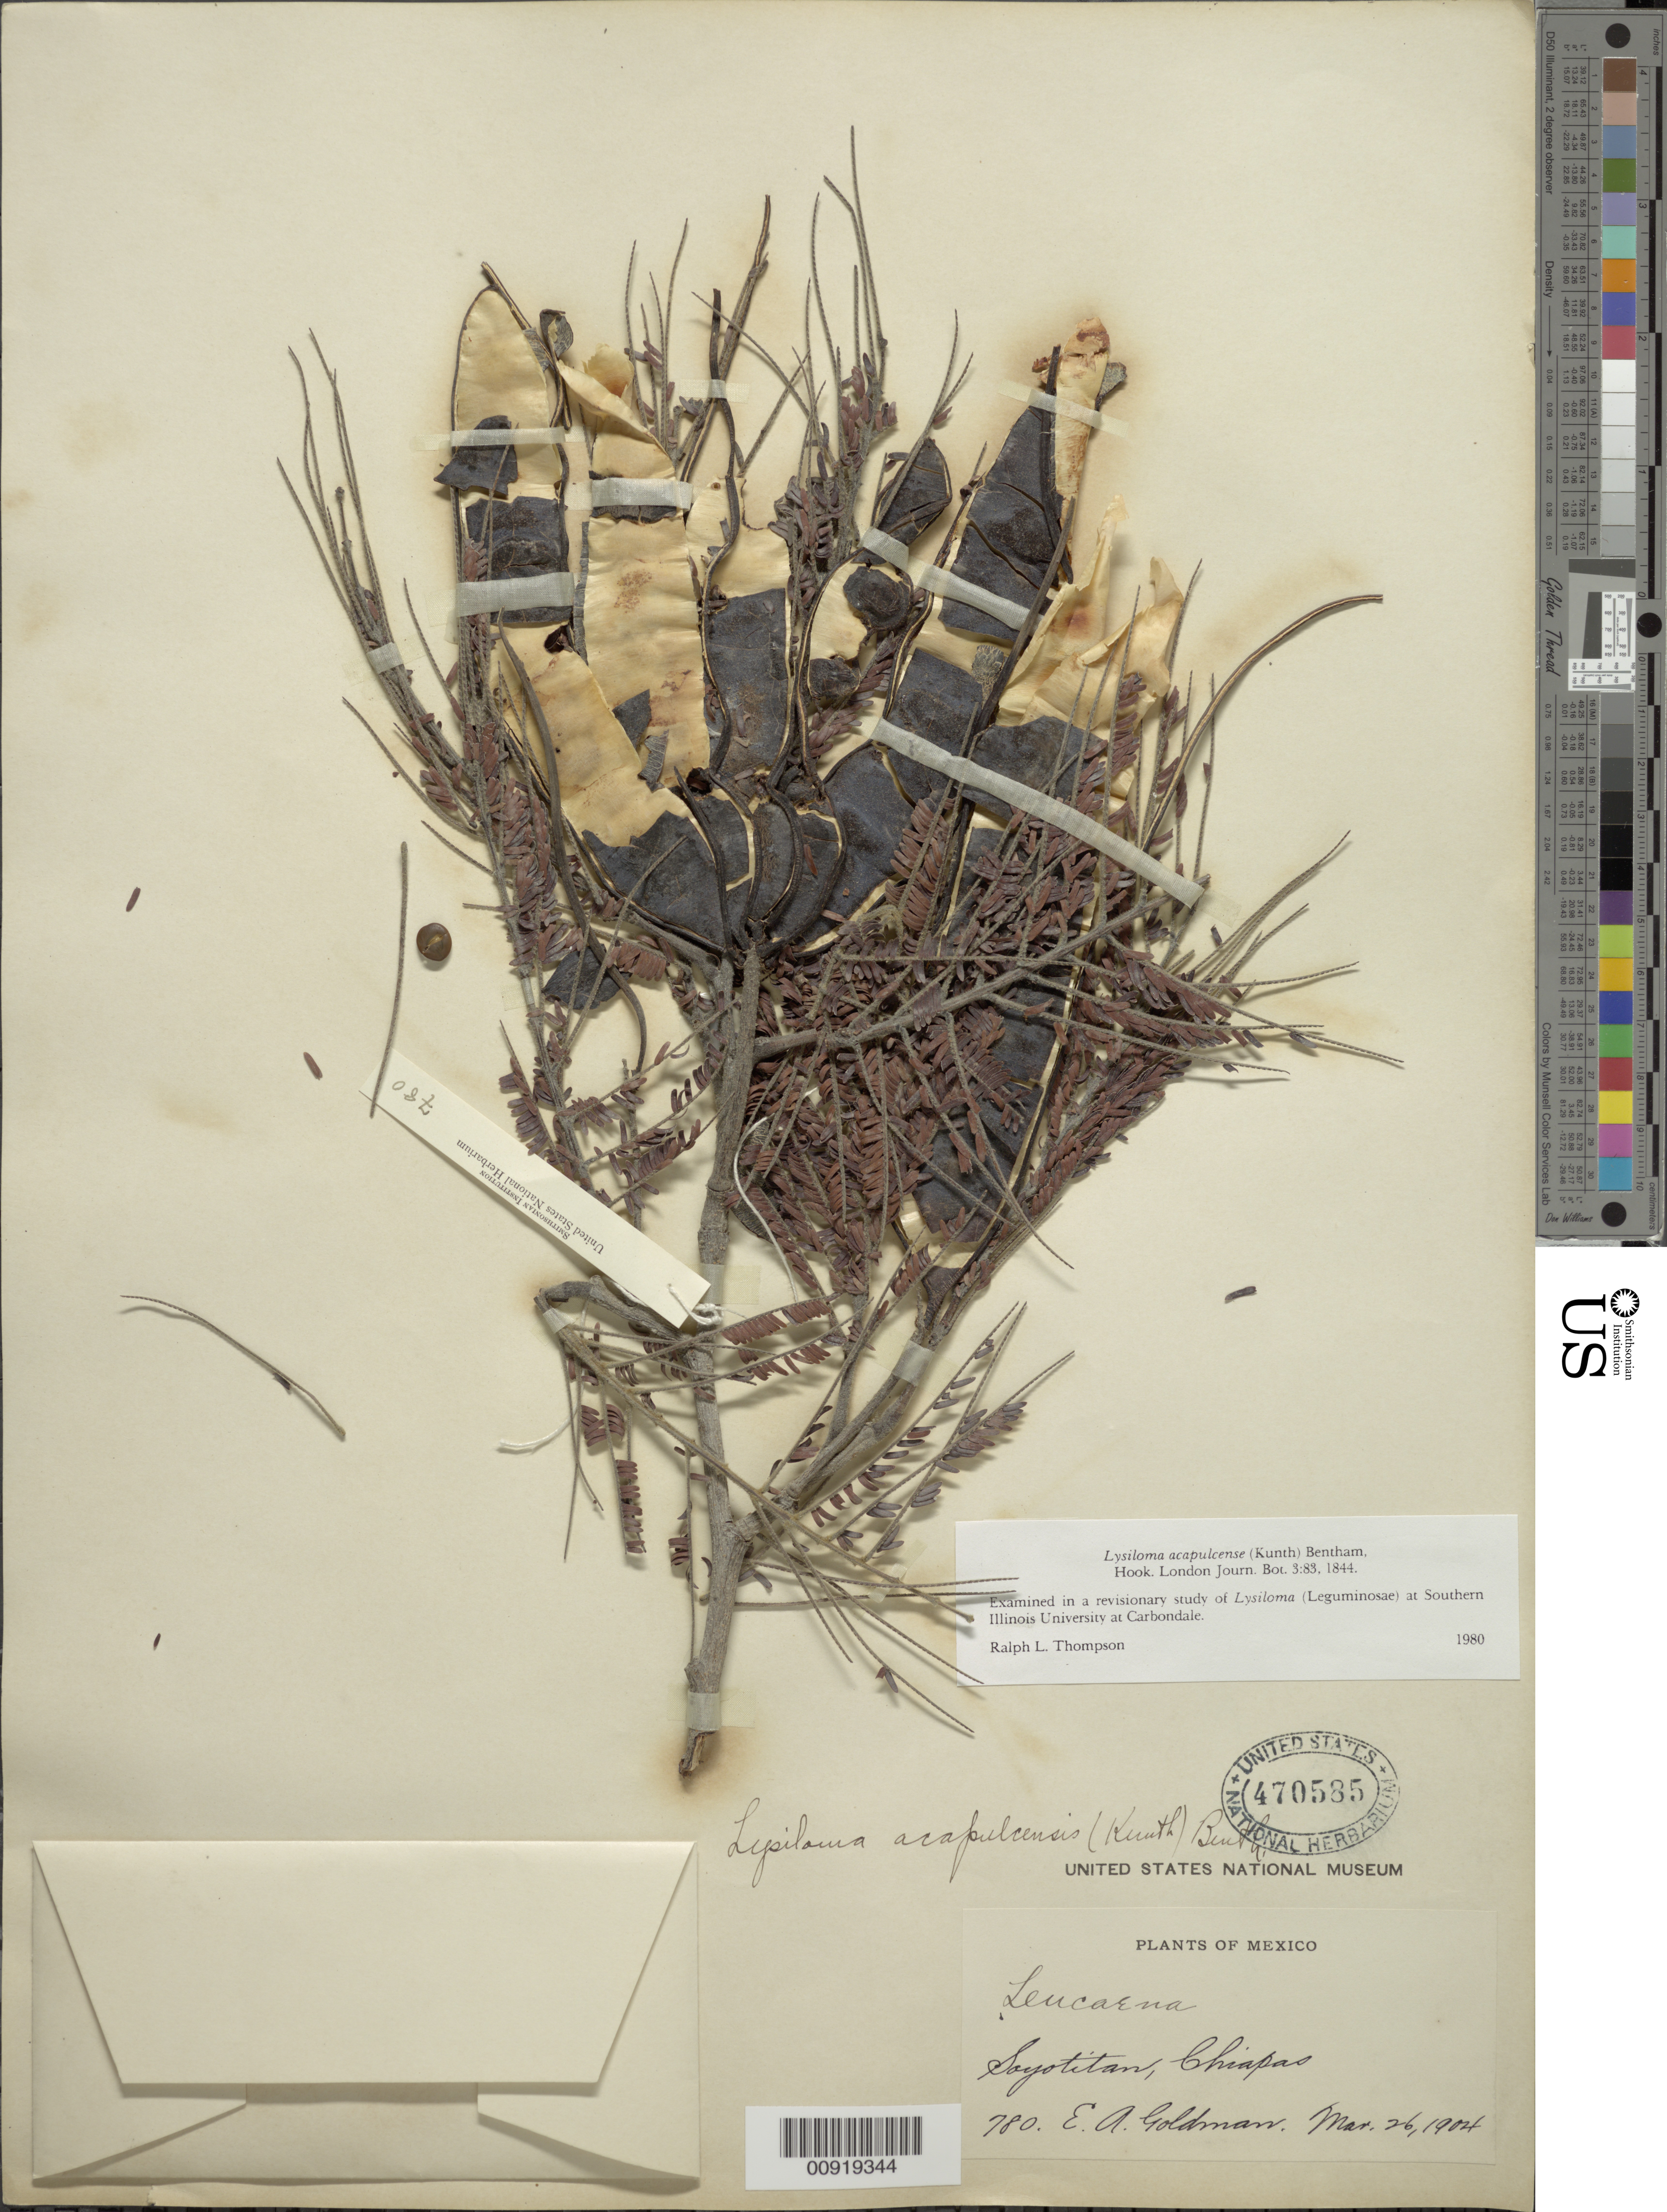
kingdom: Plantae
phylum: Tracheophyta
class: Magnoliopsida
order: Fabales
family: Fabaceae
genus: Lysiloma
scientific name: Lysiloma acapulcense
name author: (Kunth) Benth.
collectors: E. A. Goldman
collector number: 780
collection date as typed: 26 Mar 1904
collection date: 1904-03-26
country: Mexico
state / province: Chiapas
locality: Soyatitan, Chiapas.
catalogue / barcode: US 470585